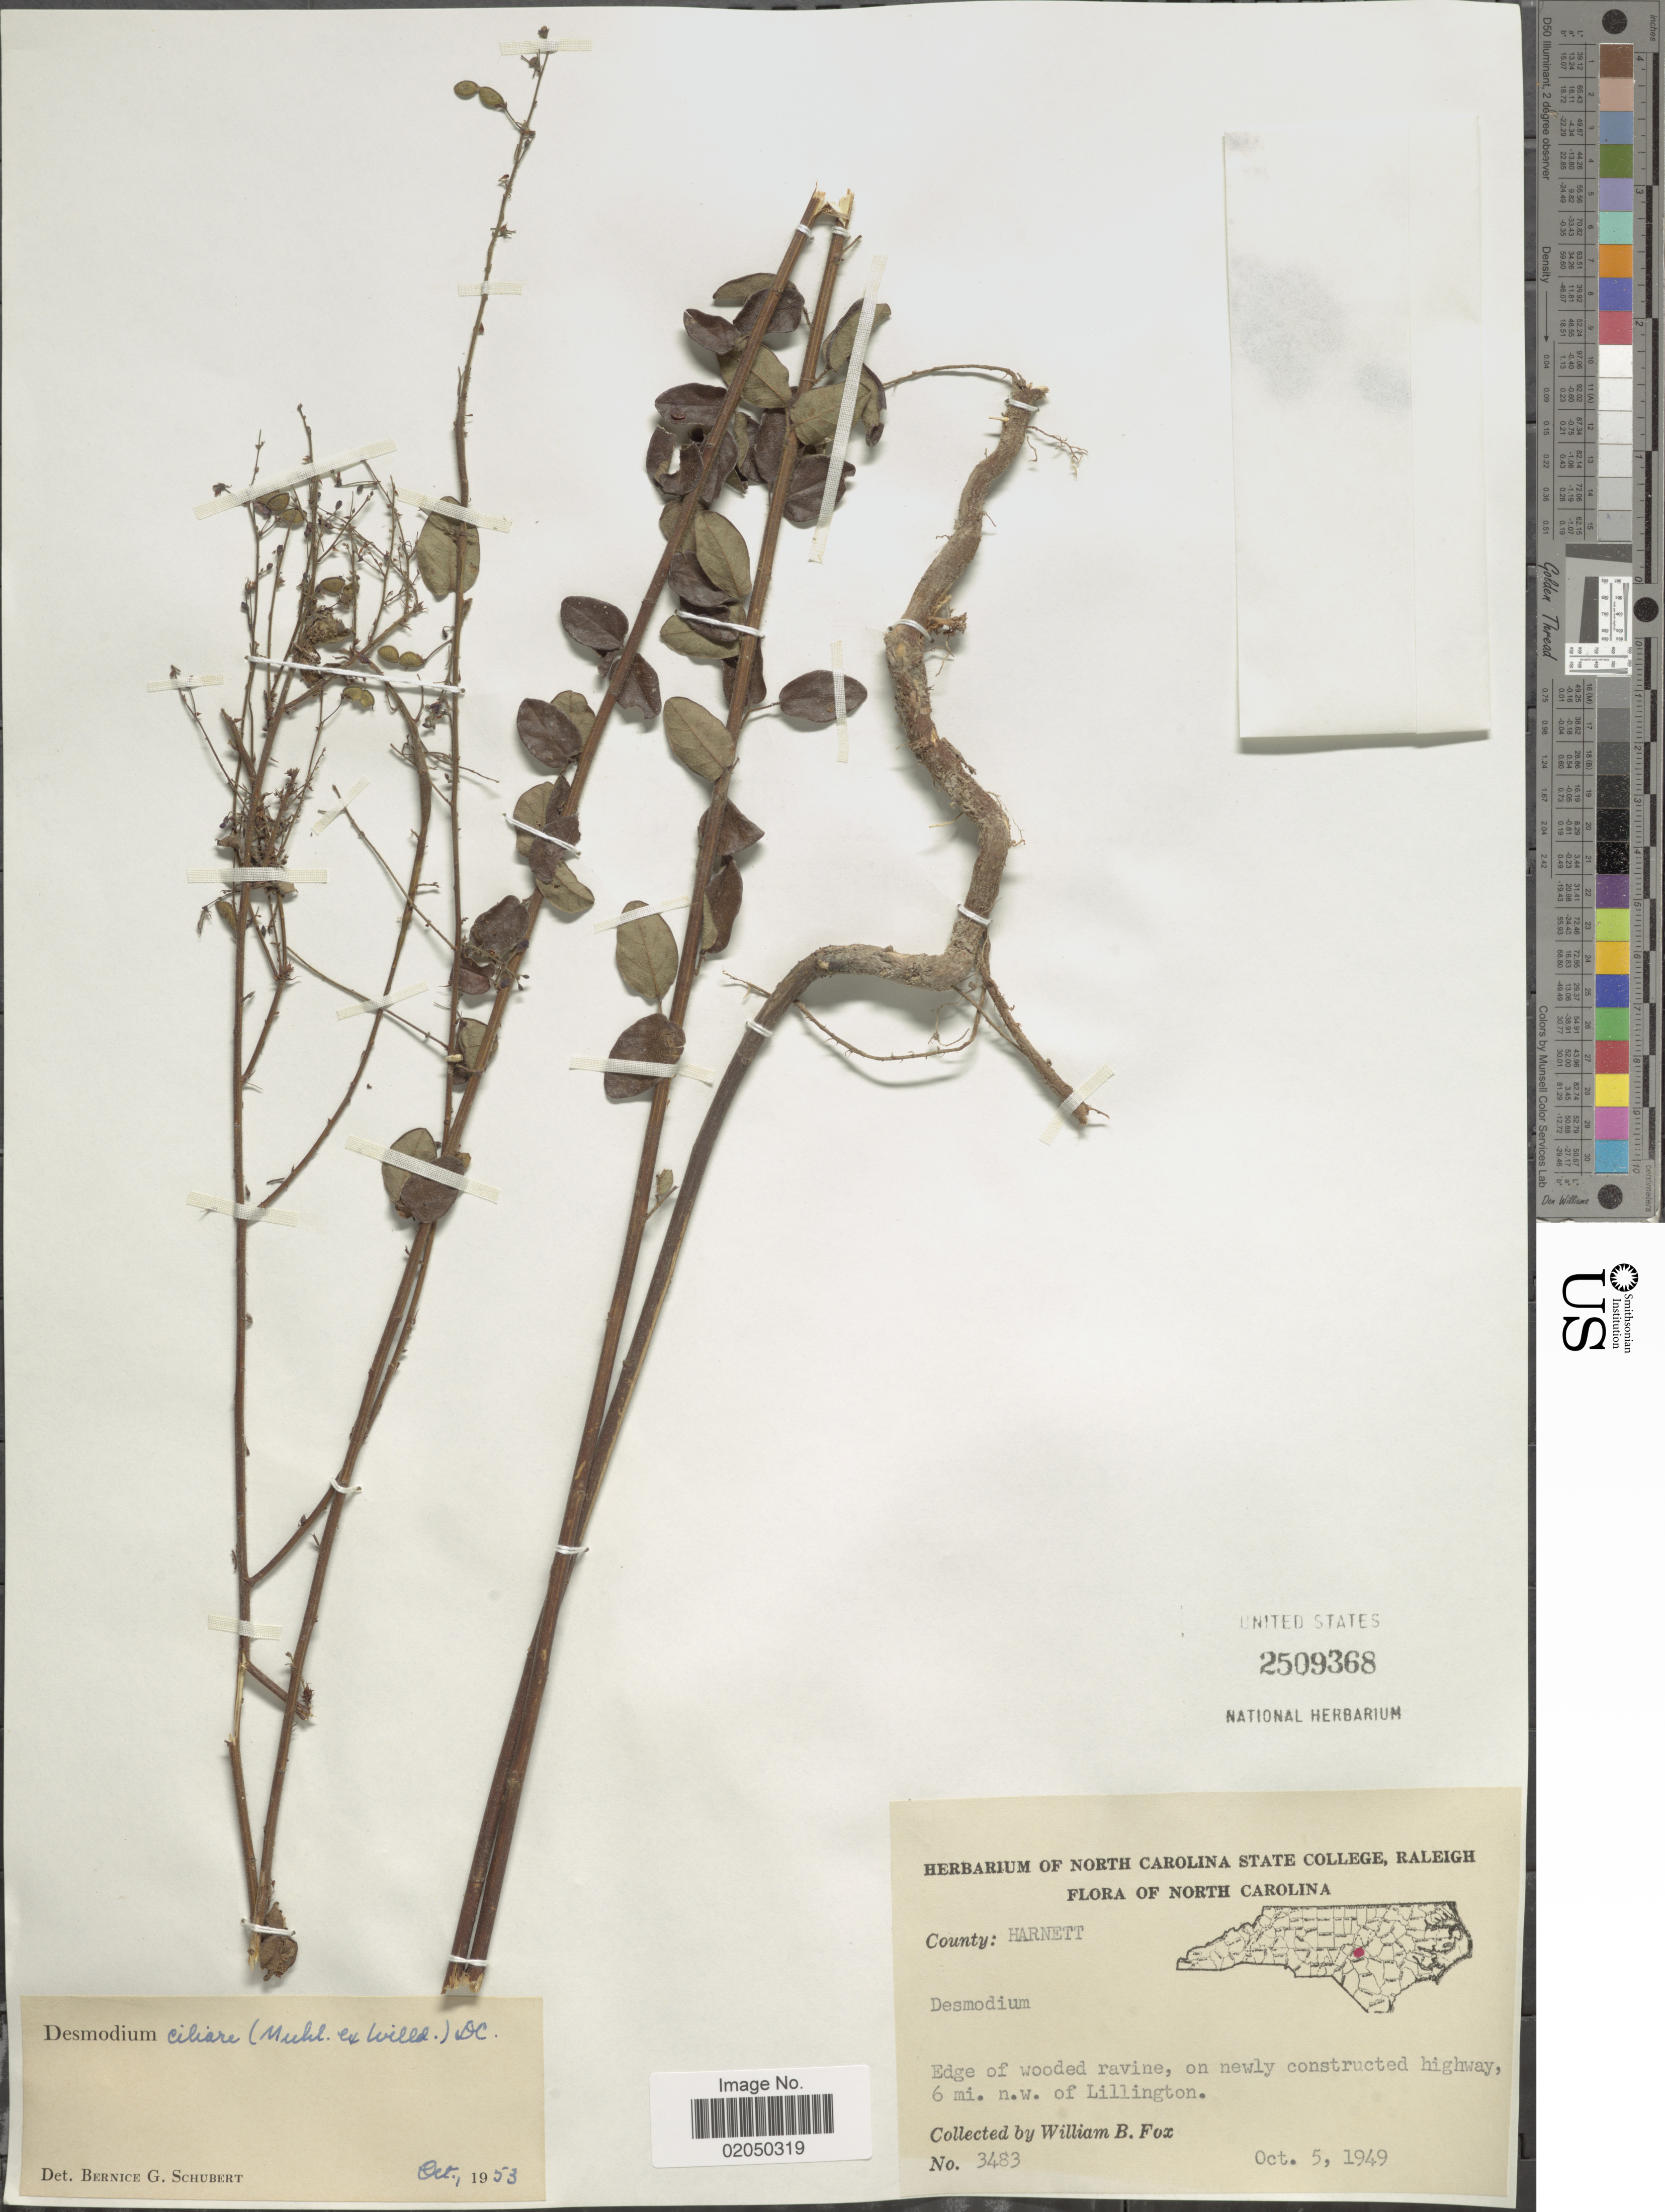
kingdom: Plantae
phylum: Tracheophyta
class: Magnoliopsida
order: Fabales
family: Fabaceae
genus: Desmodium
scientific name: Desmodium ciliare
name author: (Muhl. ex Willd.) DC.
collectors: W. B. Fox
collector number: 3484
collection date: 1949-10-05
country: United States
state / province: North Carolina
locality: County: Harnett, on U.S. rt. 15A, 1 1/2 mi. n. of Kipling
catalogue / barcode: US 2509368